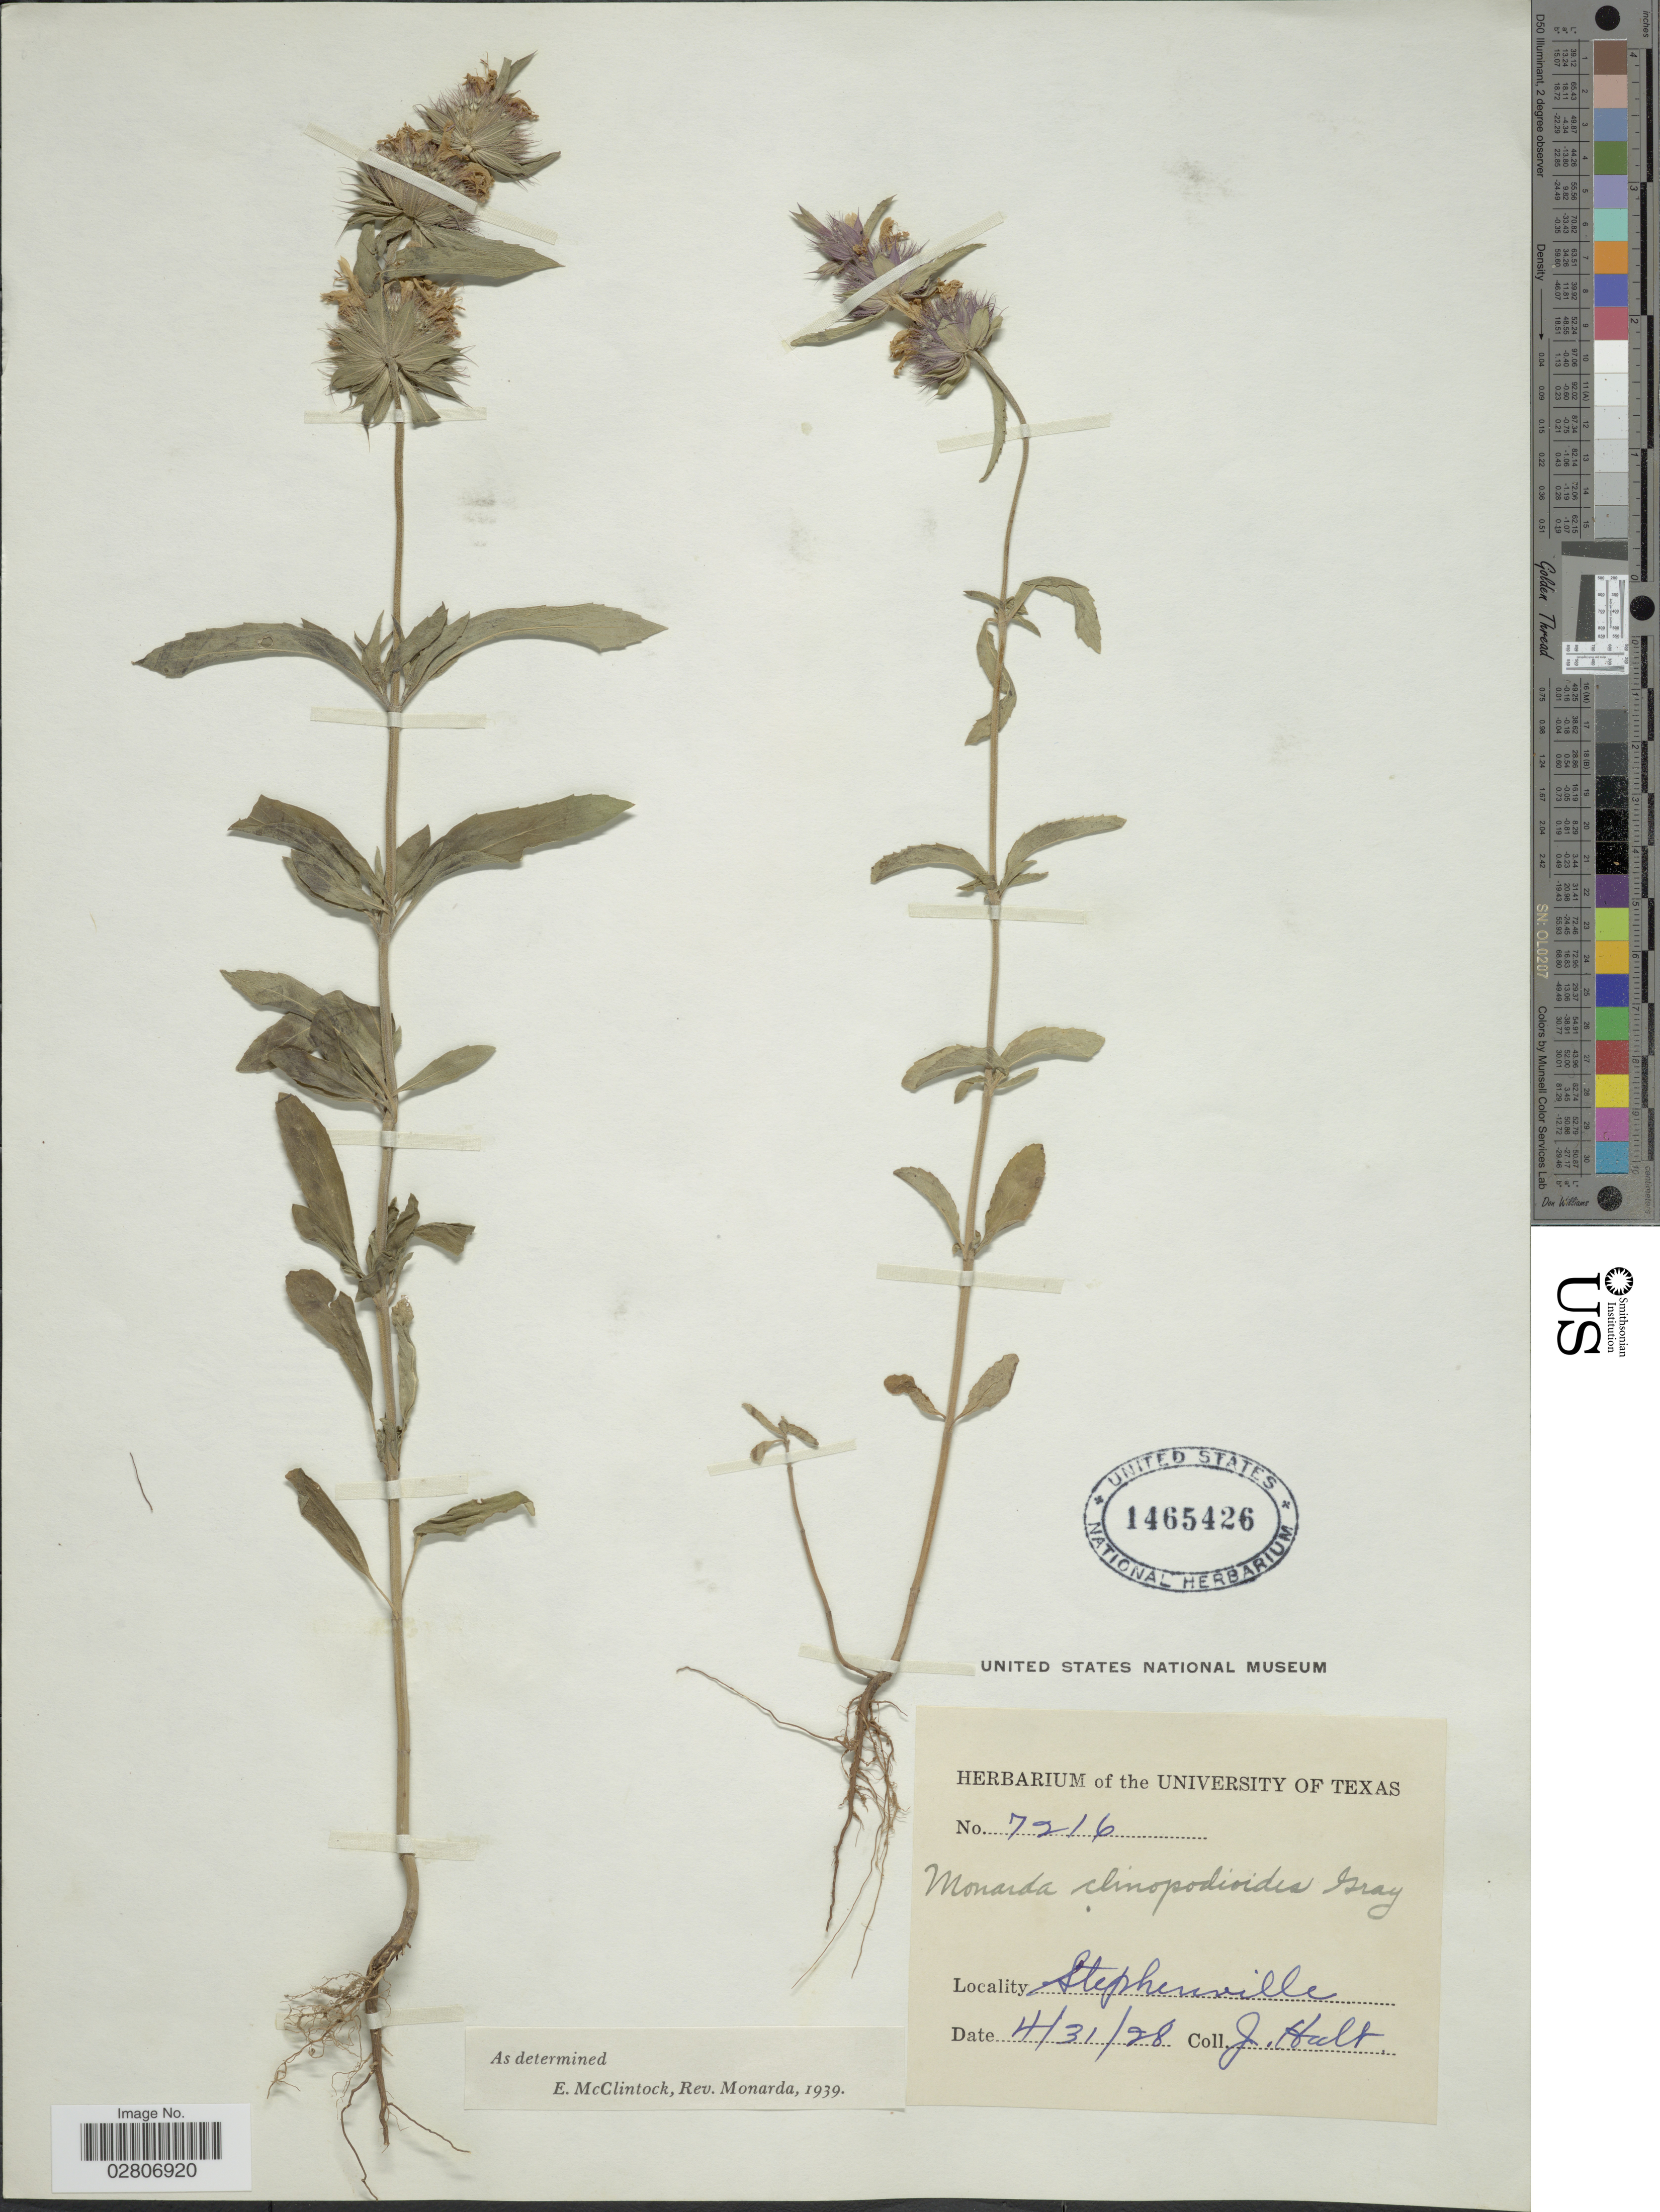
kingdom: Plantae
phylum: Tracheophyta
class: Magnoliopsida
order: Lamiales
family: Lamiaceae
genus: Monarda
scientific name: Monarda clinopodioides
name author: A. Gray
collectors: J. Halt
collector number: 7216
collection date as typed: Transcribed d/m/y: 31/4/28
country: United States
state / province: Texas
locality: Stephenville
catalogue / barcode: US 1465426